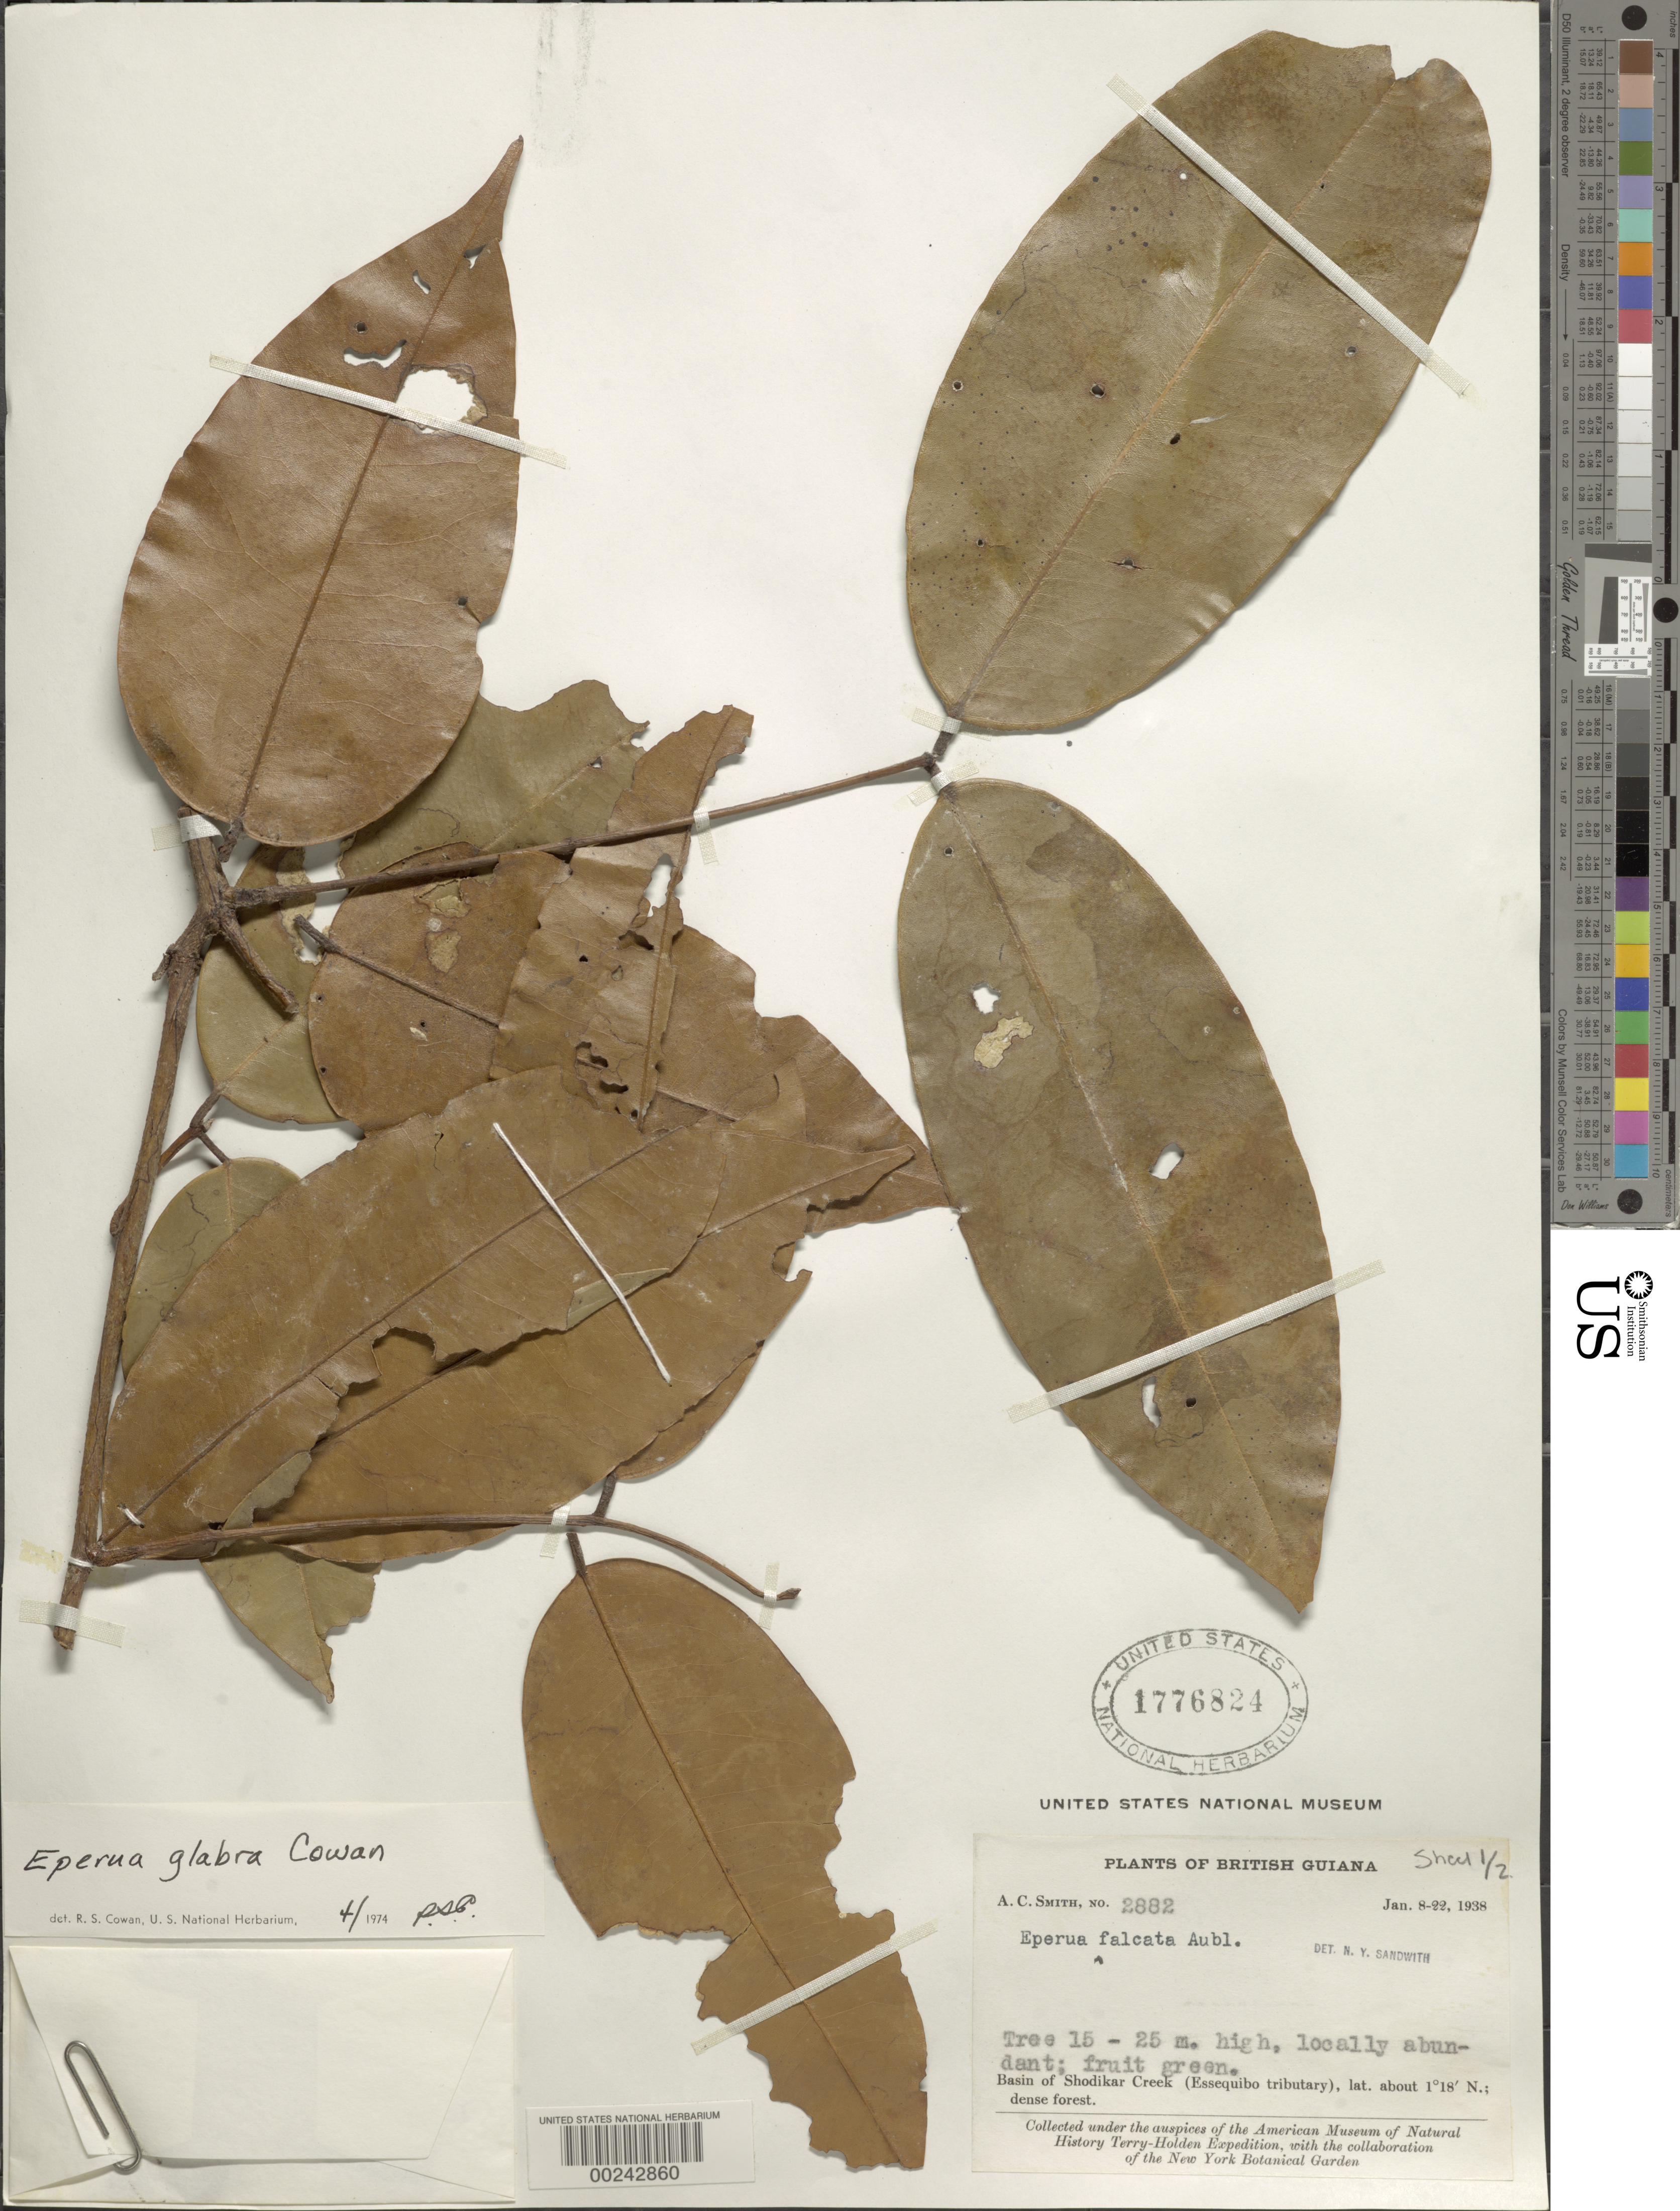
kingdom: Plantae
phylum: Tracheophyta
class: Magnoliopsida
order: Fabales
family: Fabaceae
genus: Eperua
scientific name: Eperua glabra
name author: R.S. Cowan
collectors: A. C. Smith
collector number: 2882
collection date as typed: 08 Jan 1938 to 22 Jan 1938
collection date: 1938-01-08/1938-01-22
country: Guyana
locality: Basin of shodikar creek (essequibo tributary)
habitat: Dense forest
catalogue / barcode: US 1776824